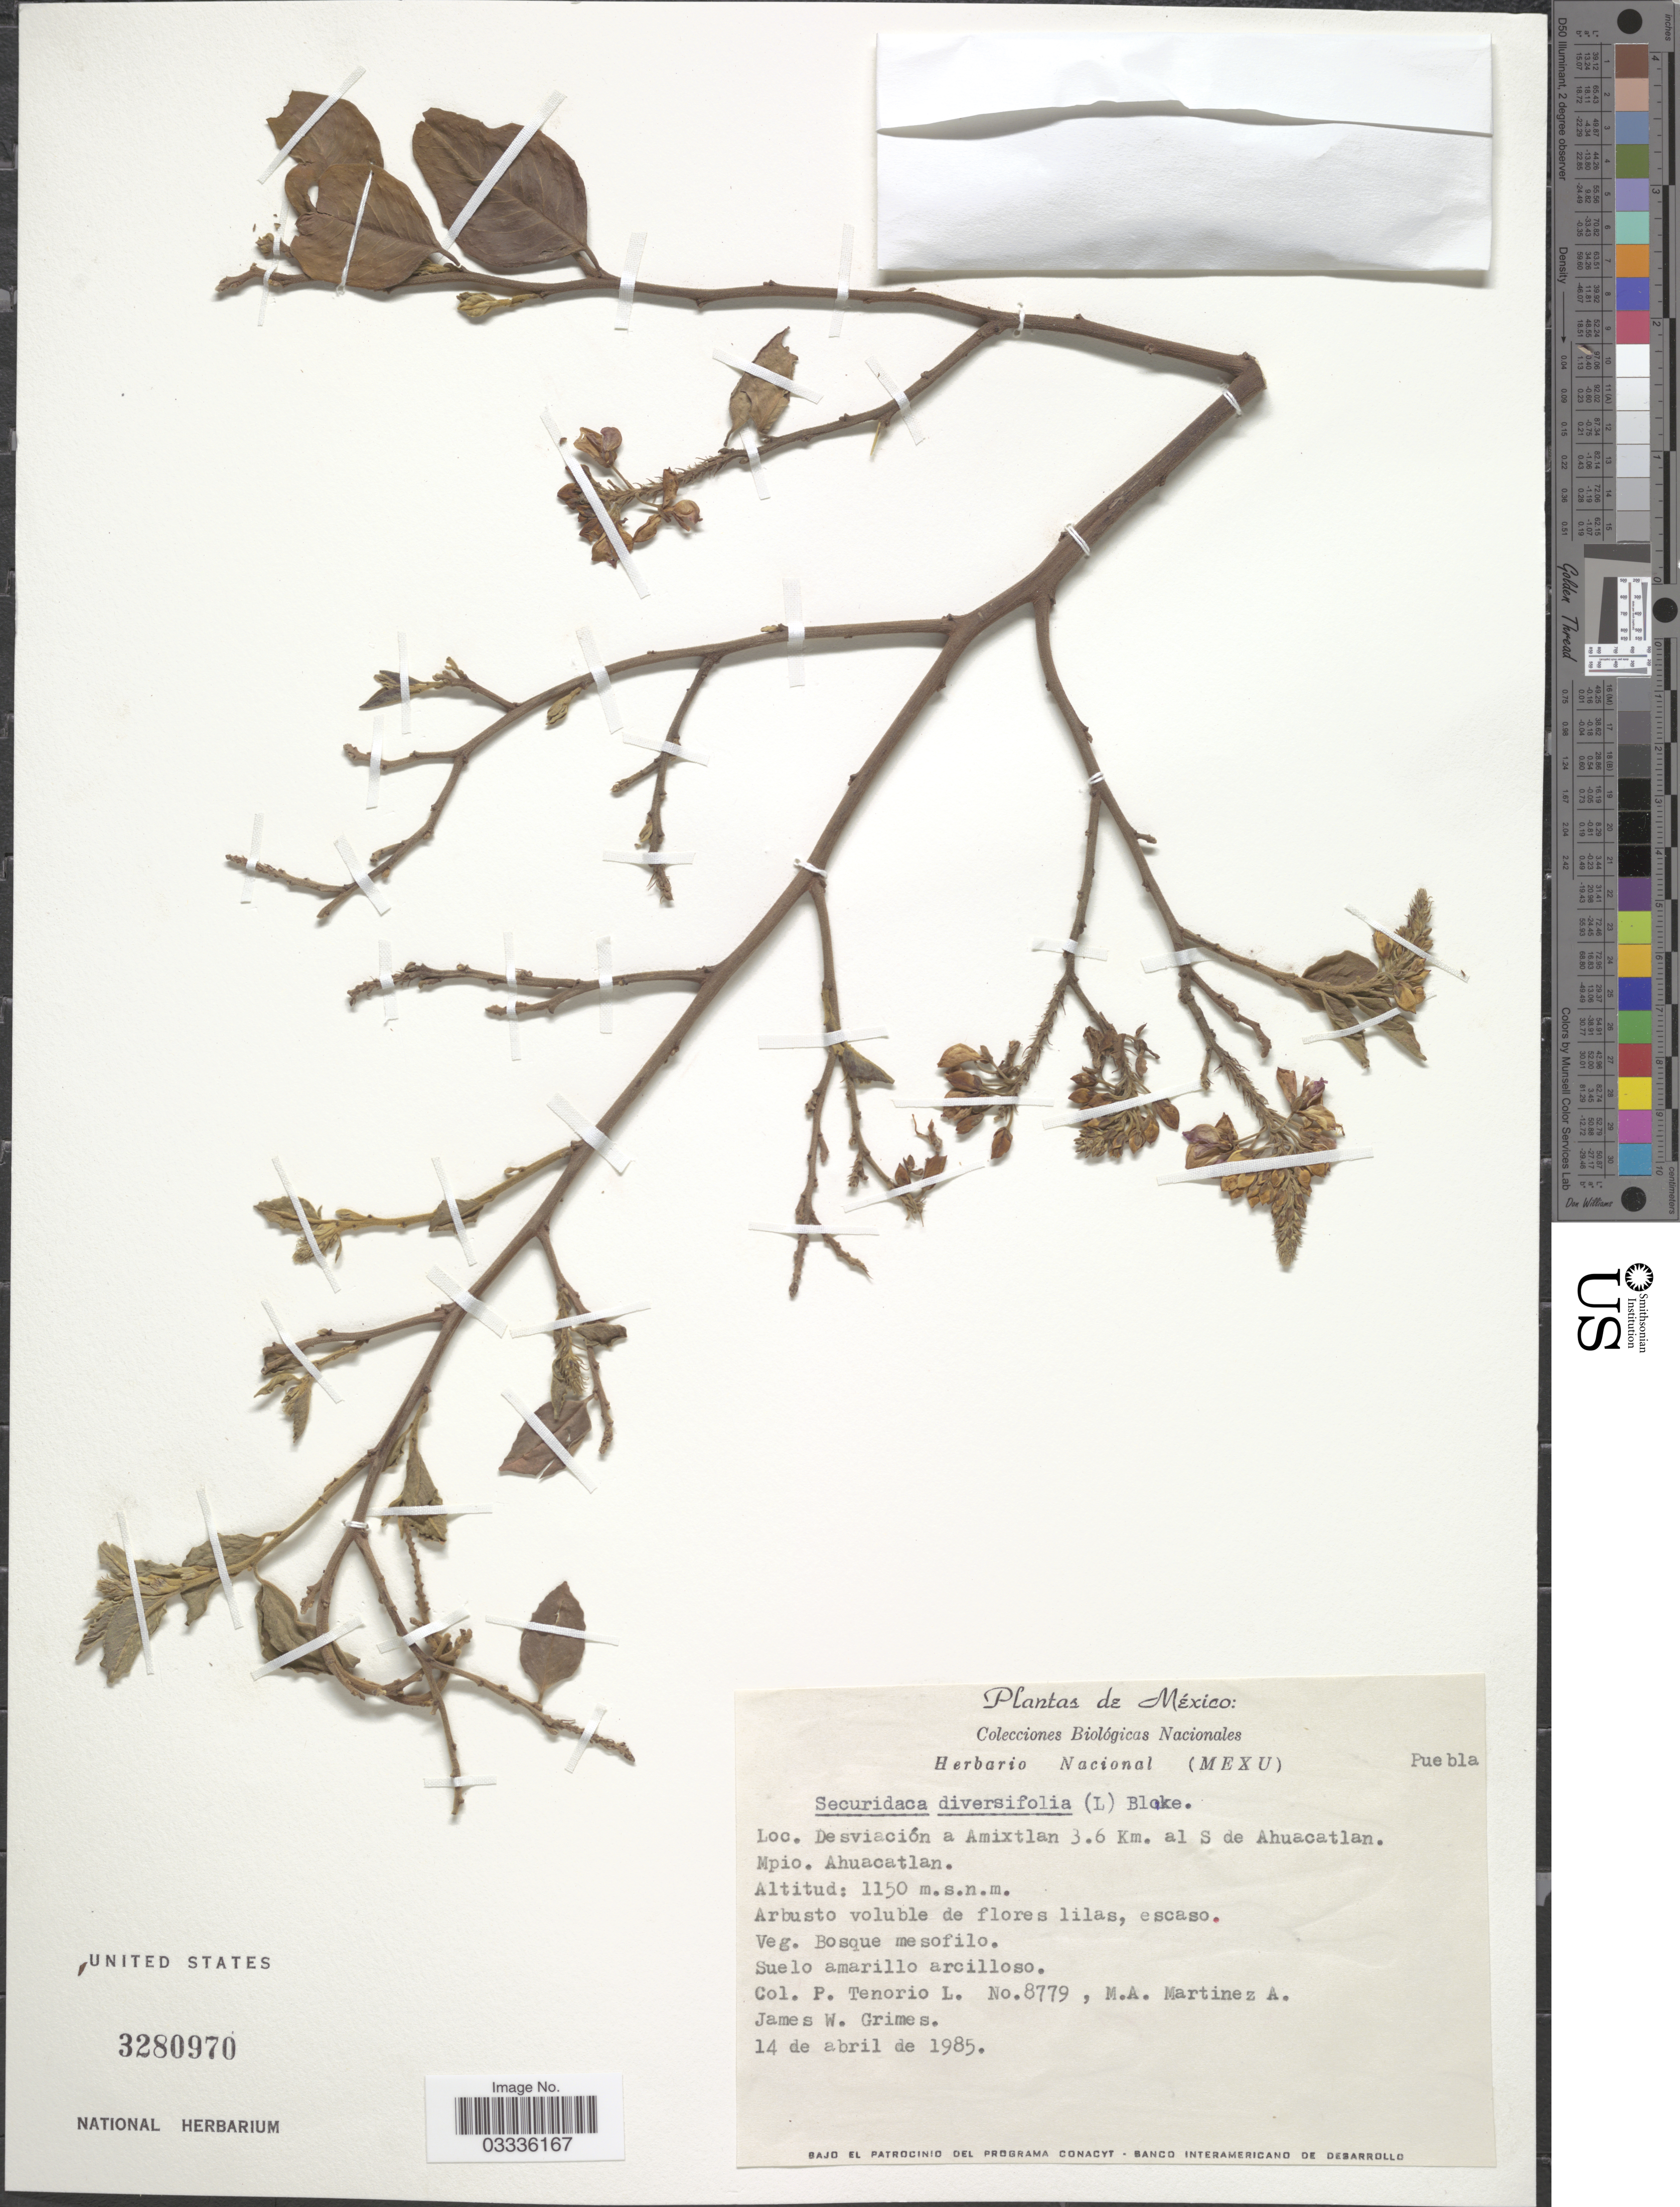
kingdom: Plantae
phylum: Tracheophyta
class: Magnoliopsida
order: Fabales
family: Polygalaceae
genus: Securidaca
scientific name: Securidaca diversifolia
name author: (L.) S.F. Blake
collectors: P. Tenorio L., M. A. Martínez Alfaro & J. W. Grimes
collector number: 8779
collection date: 1985-04-14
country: Mexico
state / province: Puebla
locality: Desviación a Amixtlan 3.6 Km. al S de Ahuacatlan. Mpio. Ahuacatlan.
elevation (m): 1150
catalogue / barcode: US 3280970